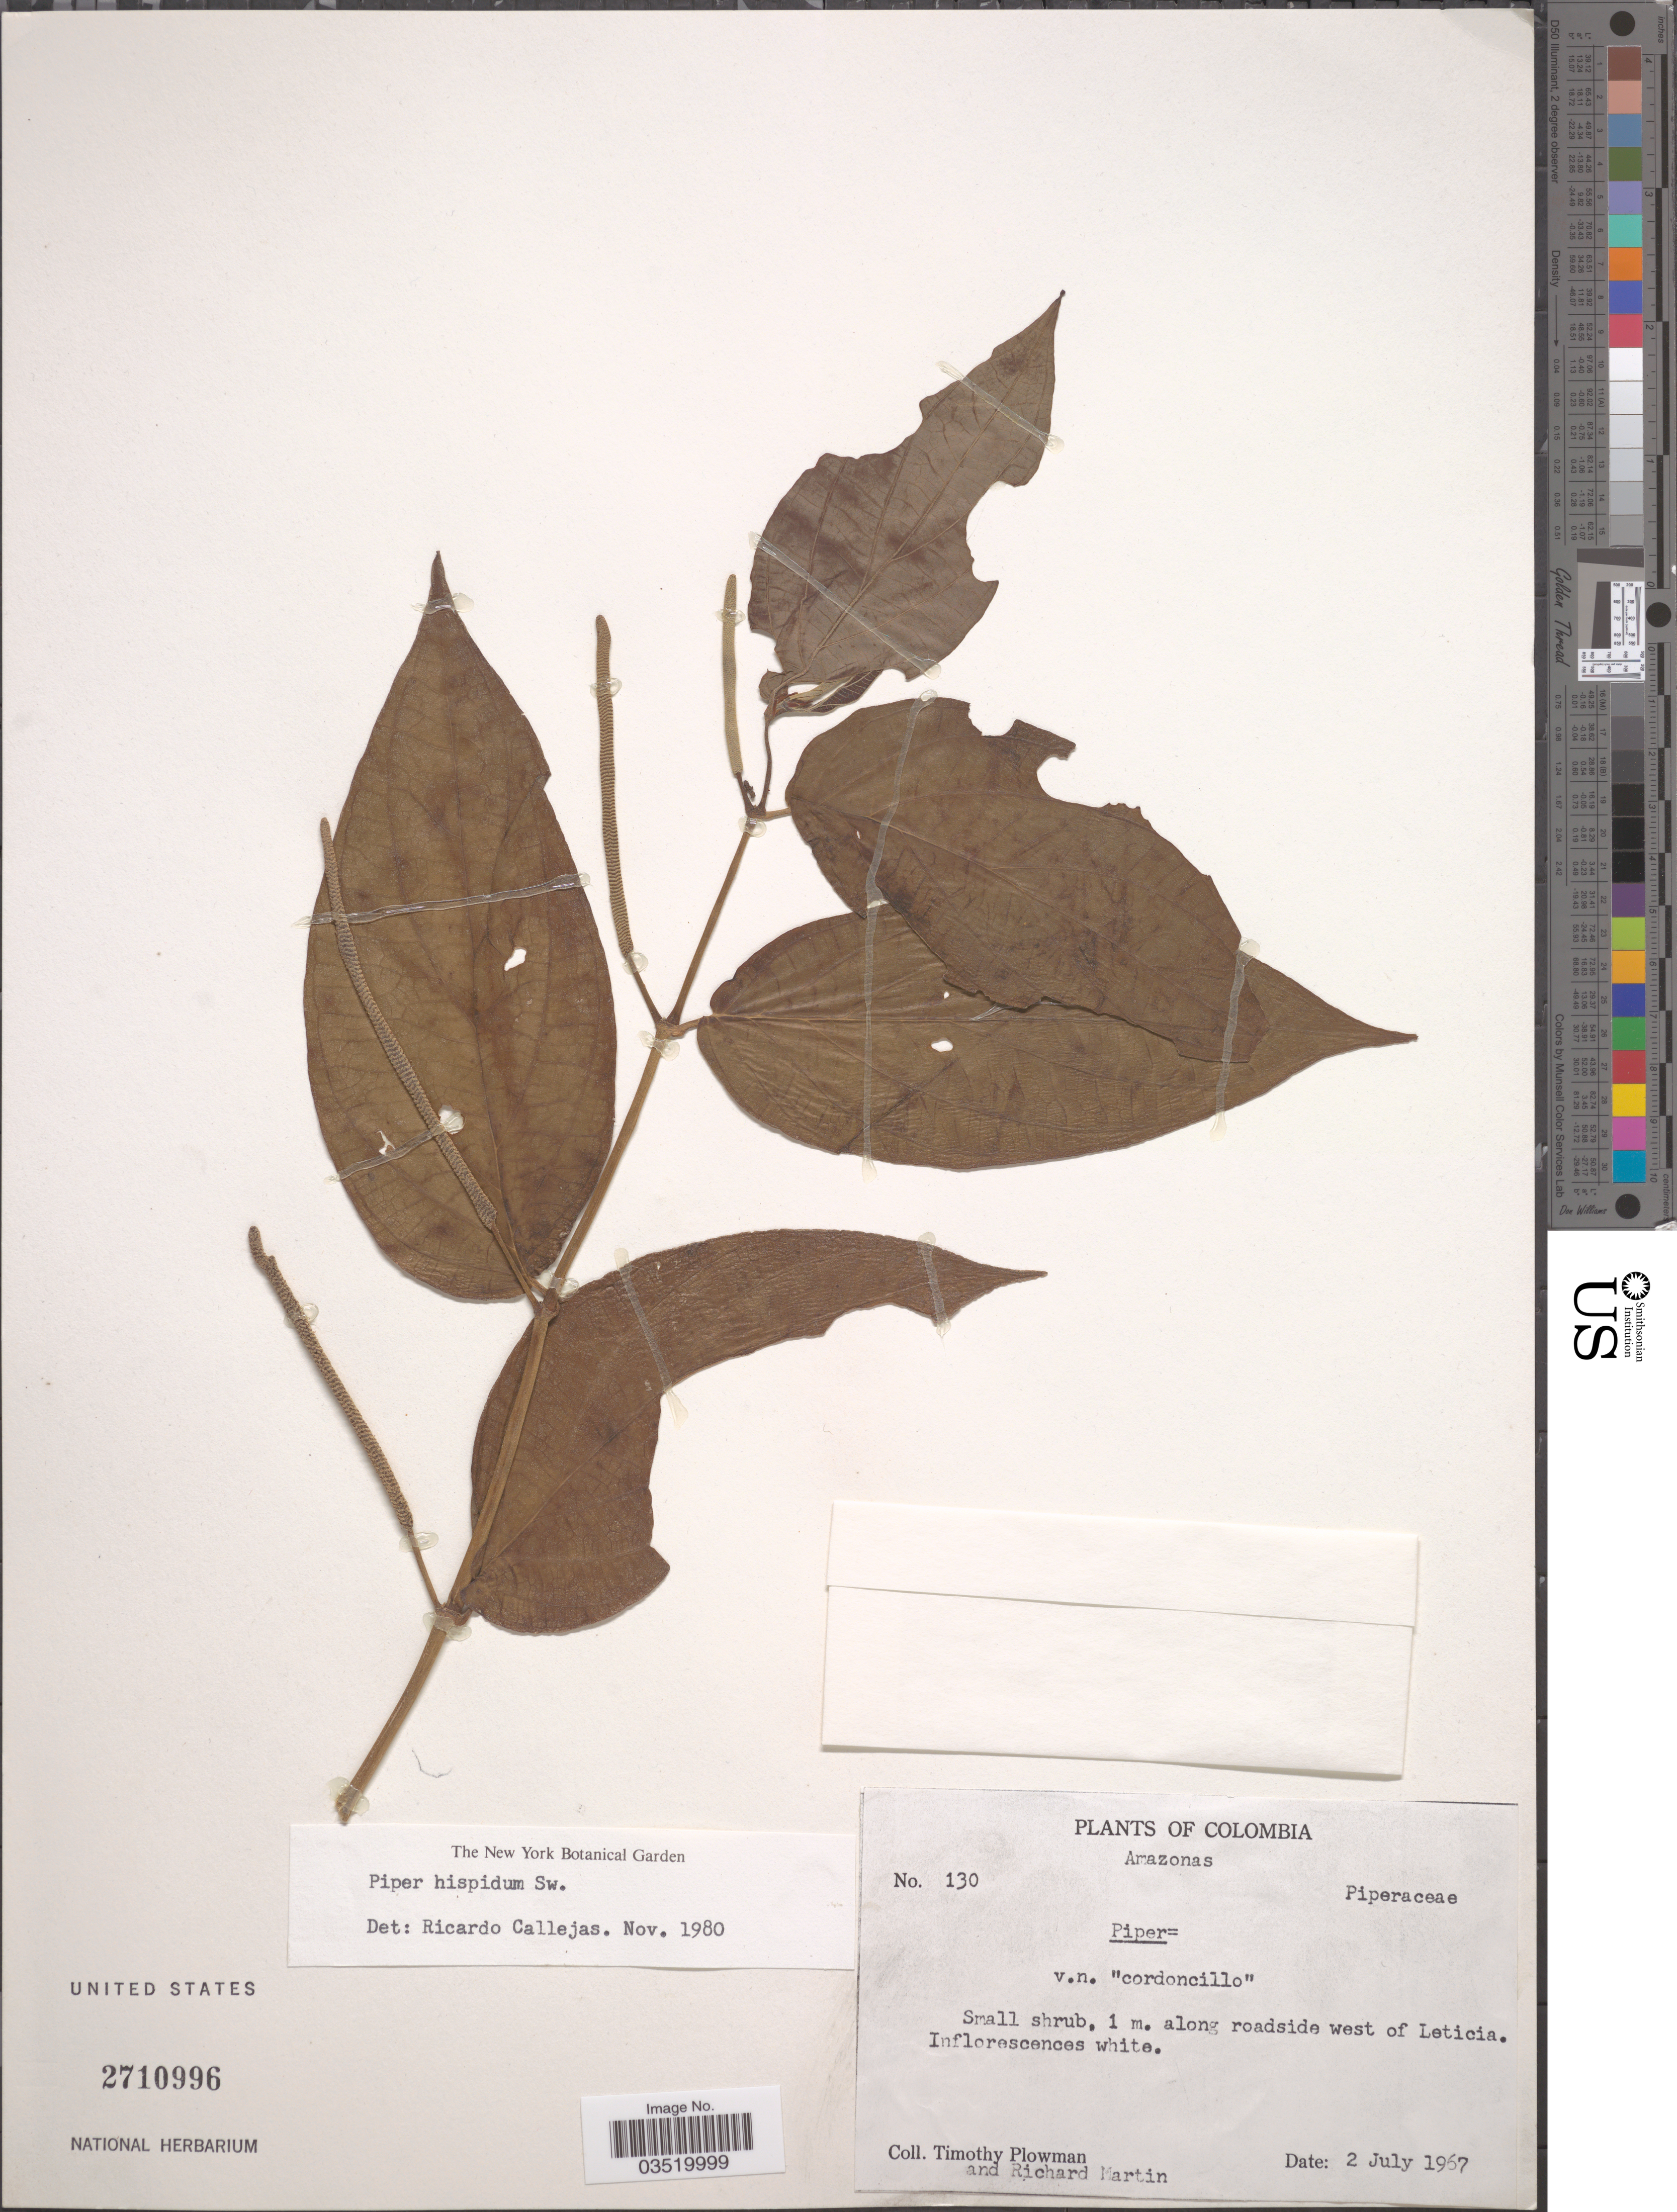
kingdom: Plantae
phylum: Tracheophyta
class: Magnoliopsida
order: Piperales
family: Piperaceae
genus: Piper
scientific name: Piper hispidum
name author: Sw.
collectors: T. Plowman & R. Martin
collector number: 130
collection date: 1967-07-02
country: Colombia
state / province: Amazônas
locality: Along roadside west of Leticia.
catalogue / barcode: US 2710996